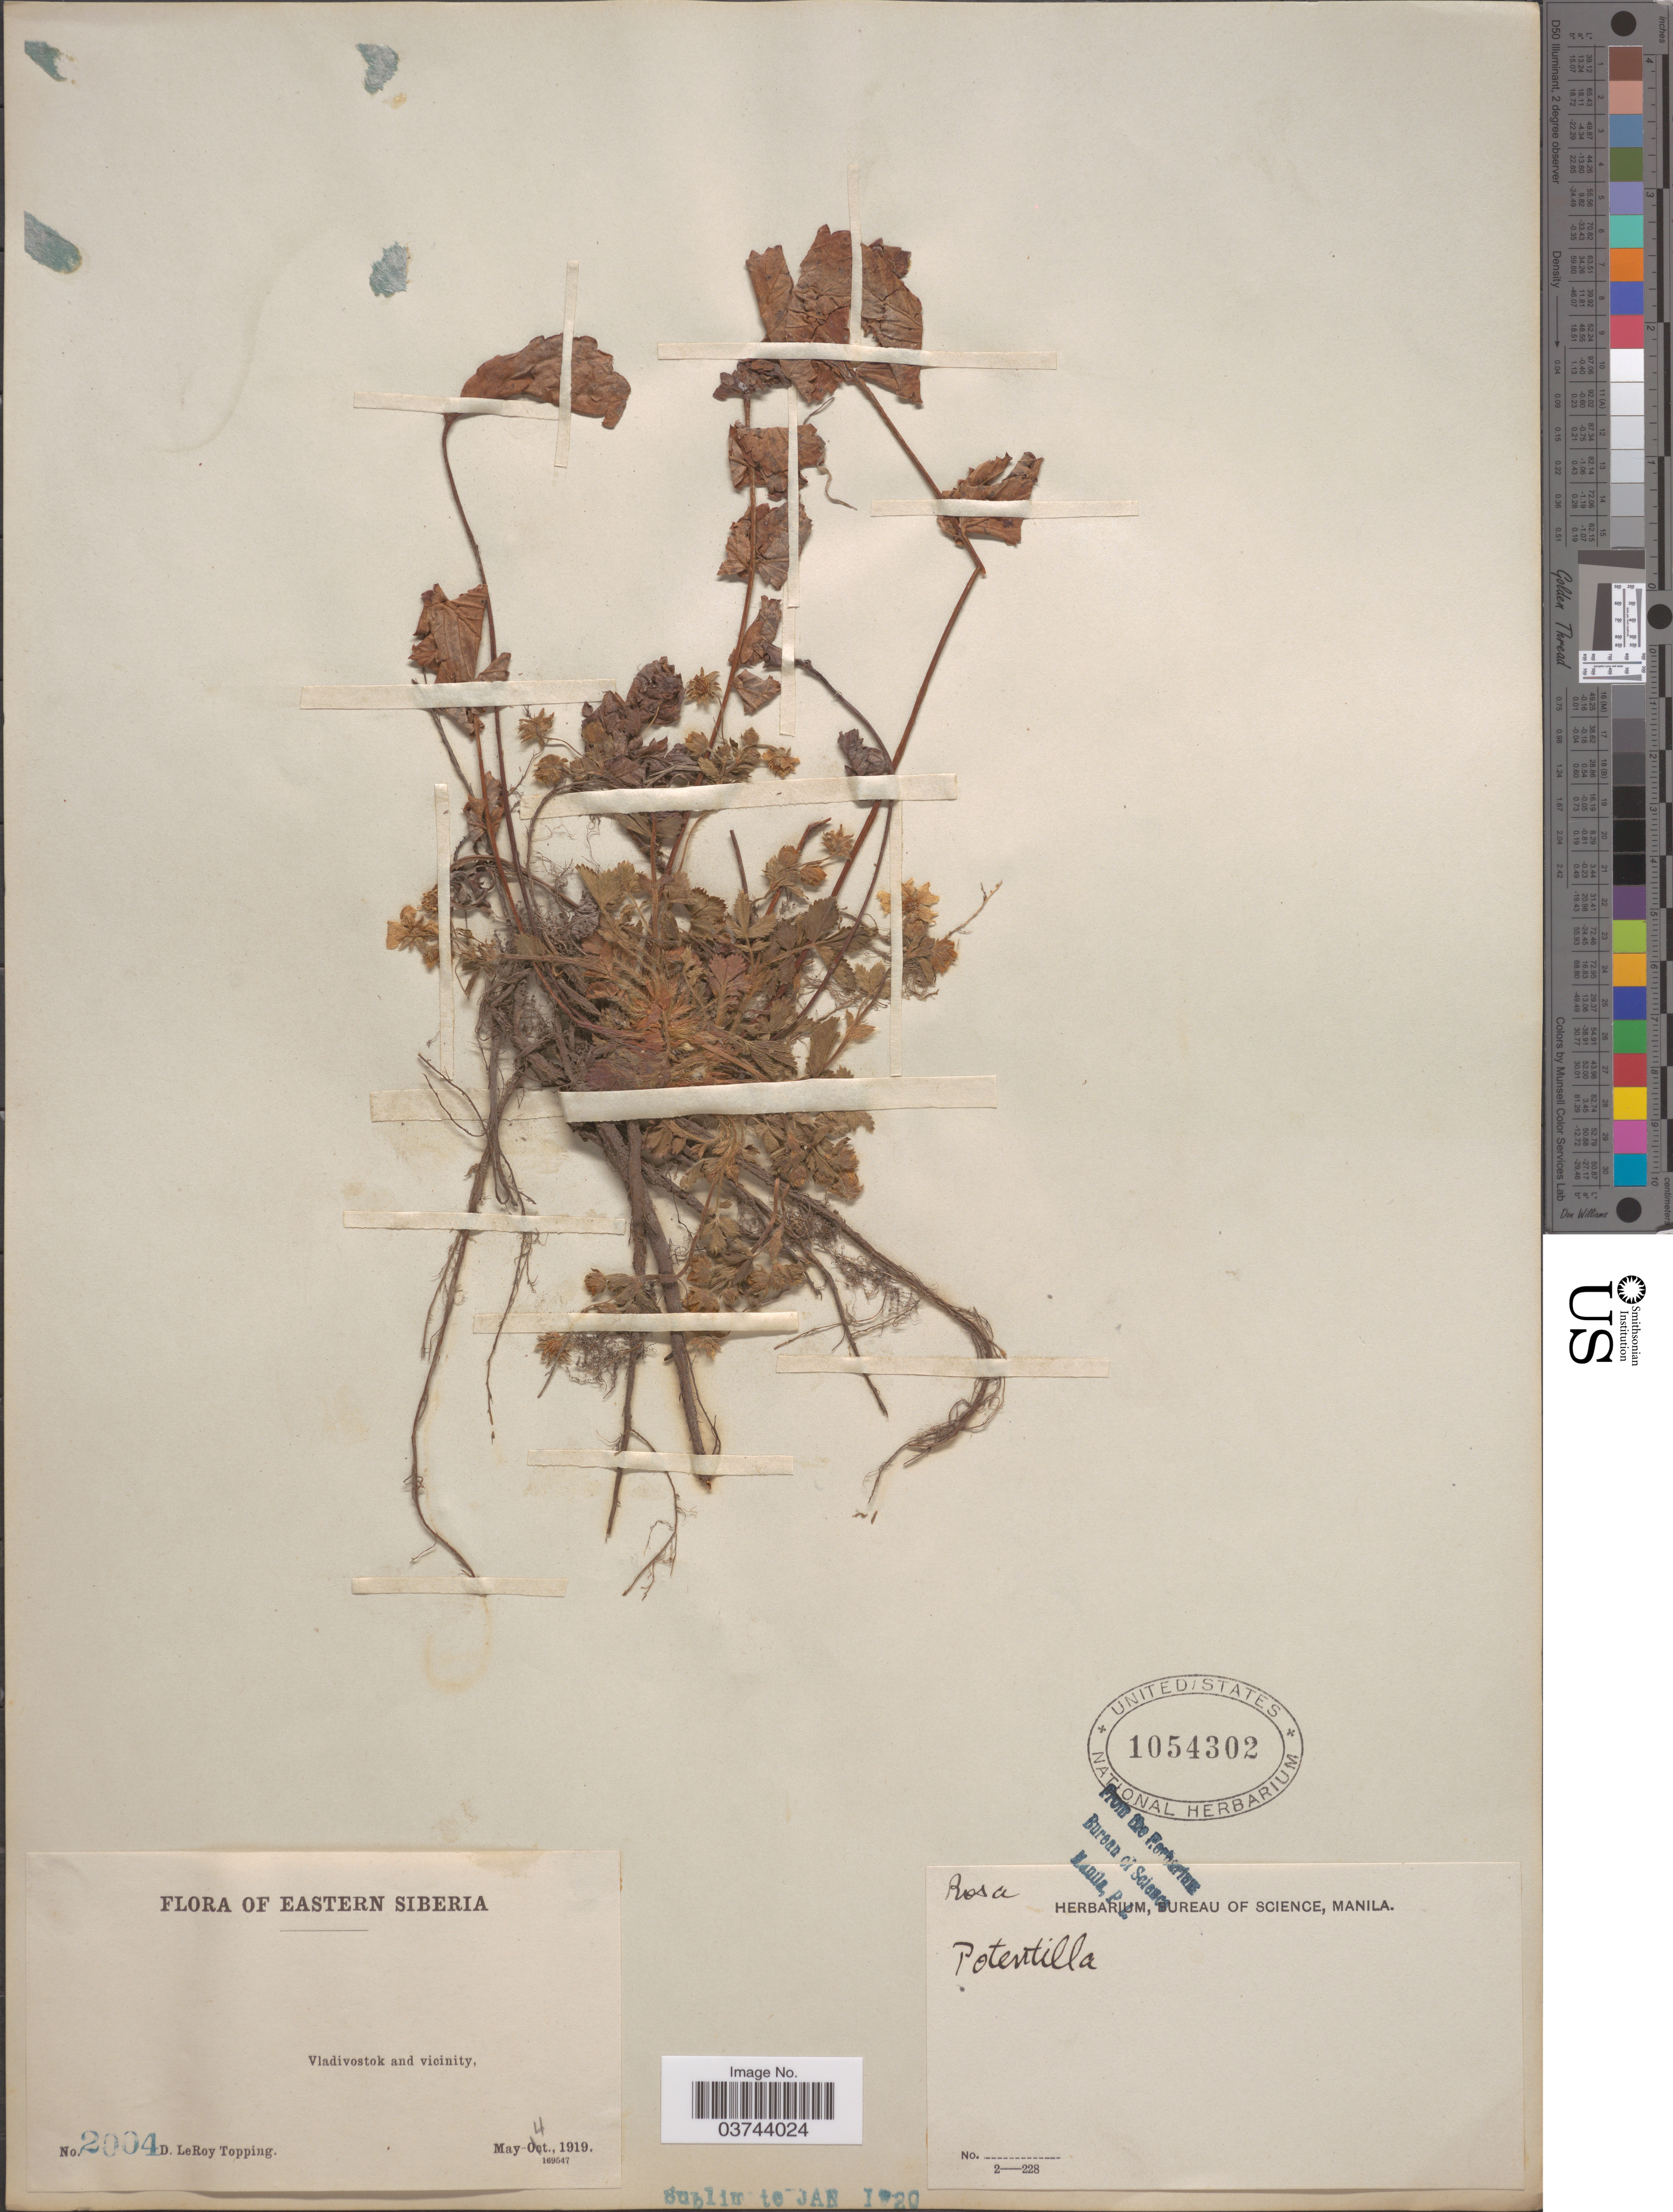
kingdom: Plantae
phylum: Tracheophyta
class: Magnoliopsida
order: Rosales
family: Rosaceae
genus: Potentilla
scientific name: Potentilla sp.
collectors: D. L. Topping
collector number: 2004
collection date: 1919-05-04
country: Russian Federation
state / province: Primorsky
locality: Eastern Siberia. Vladivostok and vicinity.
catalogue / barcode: US 1054302